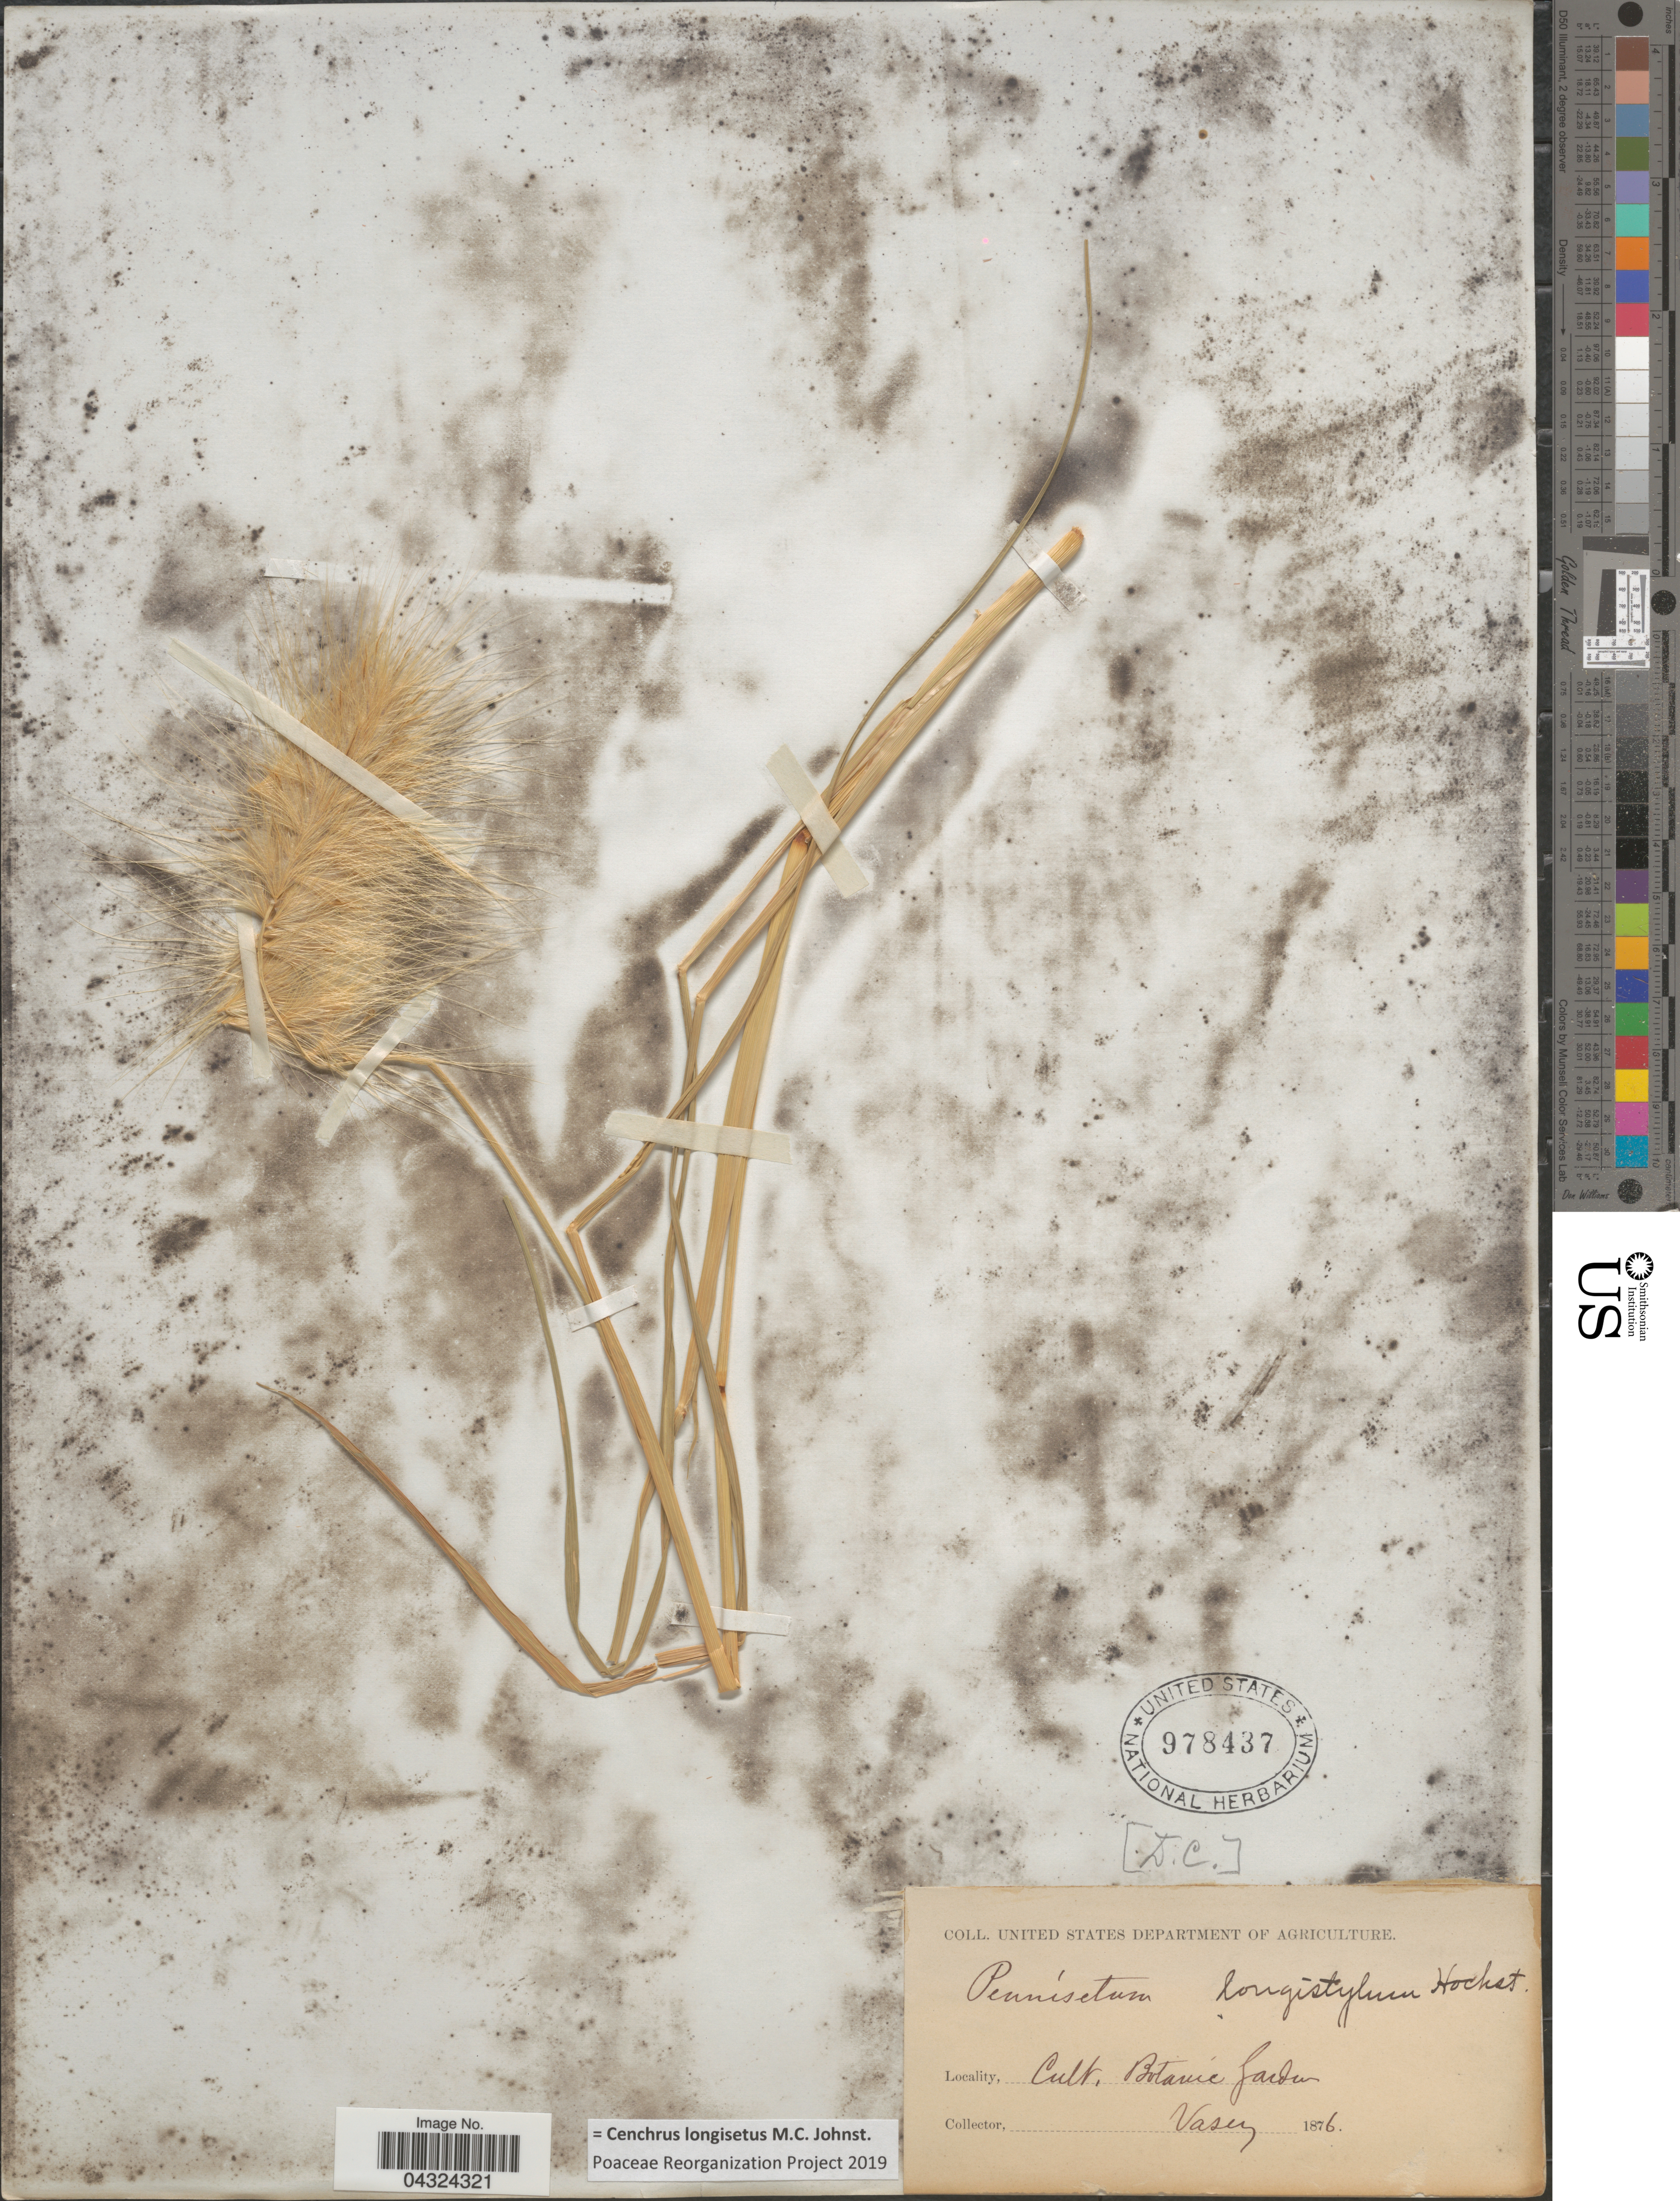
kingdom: Plantae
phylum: Tracheophyta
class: Liliopsida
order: Poales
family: Poaceae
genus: Cenchrus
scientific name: Cenchrus longisetus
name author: M.C. Johnst.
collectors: Vasey, --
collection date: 1876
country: United States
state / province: District of Columbia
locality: D.C. Cult. Botanic Garden.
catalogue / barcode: US 978437